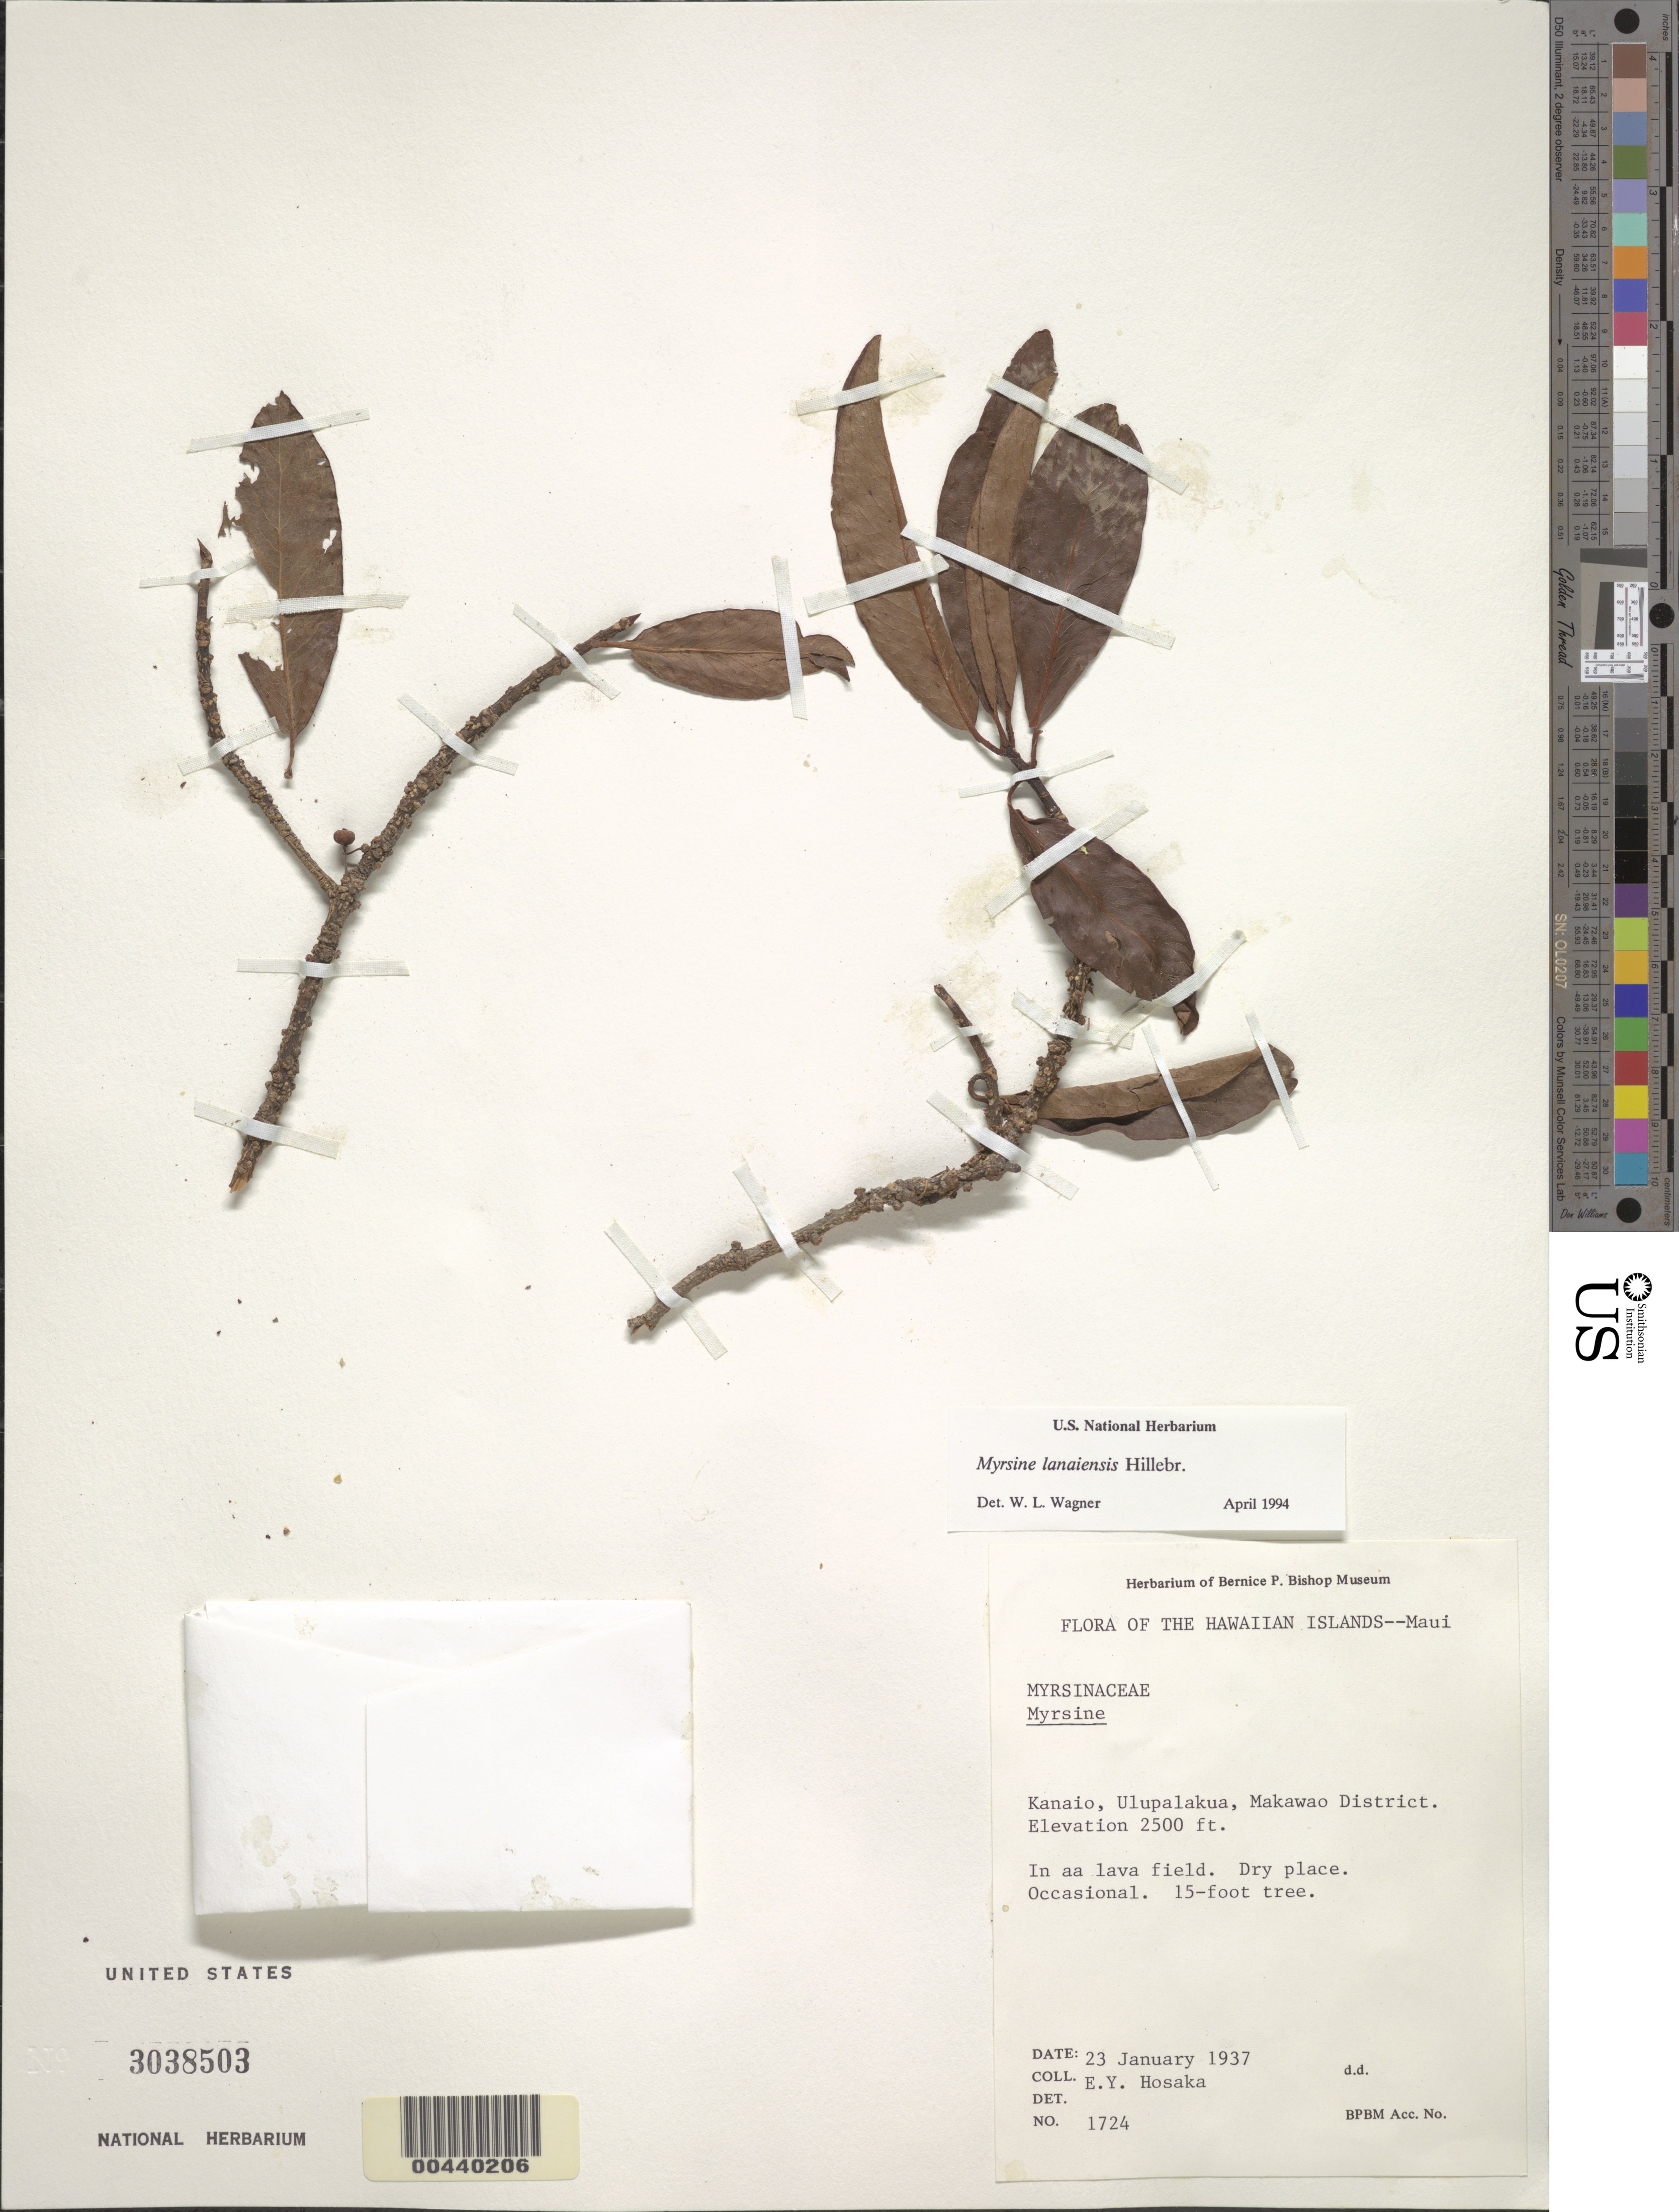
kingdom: Plantae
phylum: Tracheophyta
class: Magnoliopsida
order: Ericales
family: Primulaceae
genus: Myrsine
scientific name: Myrsine lanaiensis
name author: Hillebr.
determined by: Wagner, W. L., (BOT), Smithsonian Institution - National Museum of Natural History (UNITED STATES)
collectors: E. Y. Hosaka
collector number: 1724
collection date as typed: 23 Jan 1937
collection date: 1937-01-23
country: United States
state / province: Hawaii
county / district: Maui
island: Maui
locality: Kanaio, Ulupalakua, Makawao District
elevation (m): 762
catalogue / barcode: US 3038503